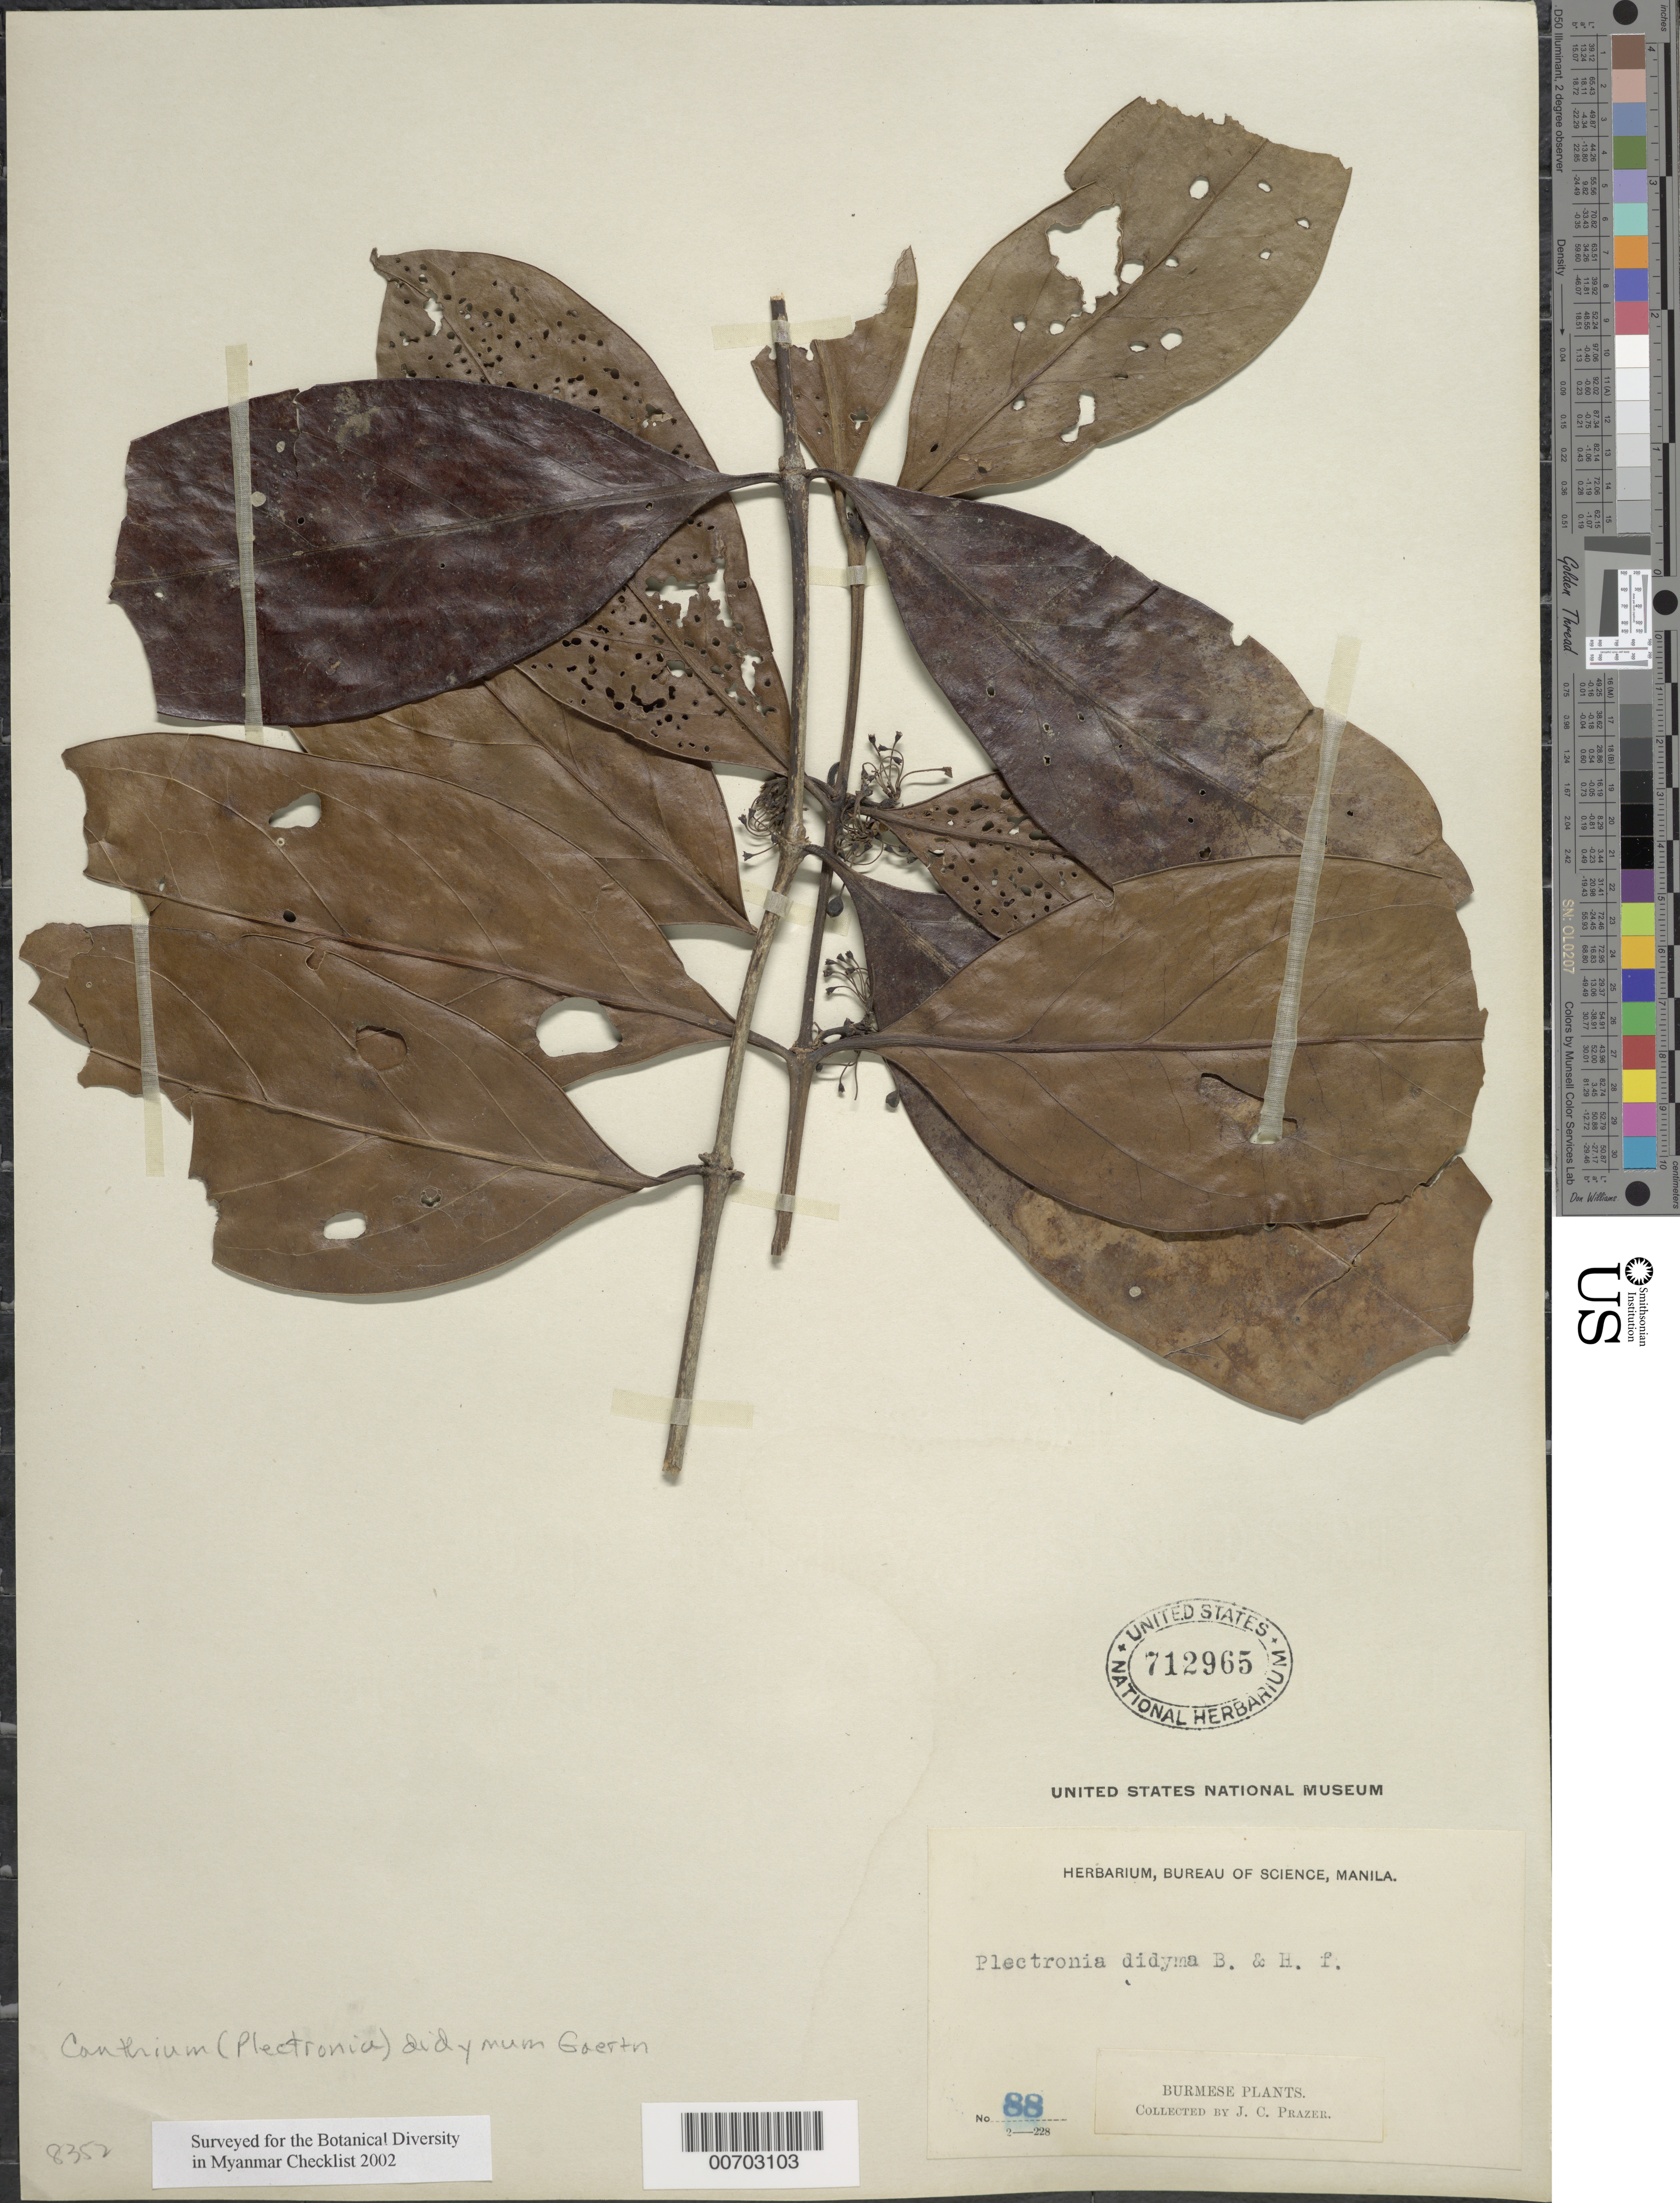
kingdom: Plantae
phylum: Tracheophyta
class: Magnoliopsida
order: Gentianales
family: Rubiaceae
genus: Canthium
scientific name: Canthium didymum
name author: C.F. Gaertn.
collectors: J. Prazer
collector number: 88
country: Myanmar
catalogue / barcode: US 712965